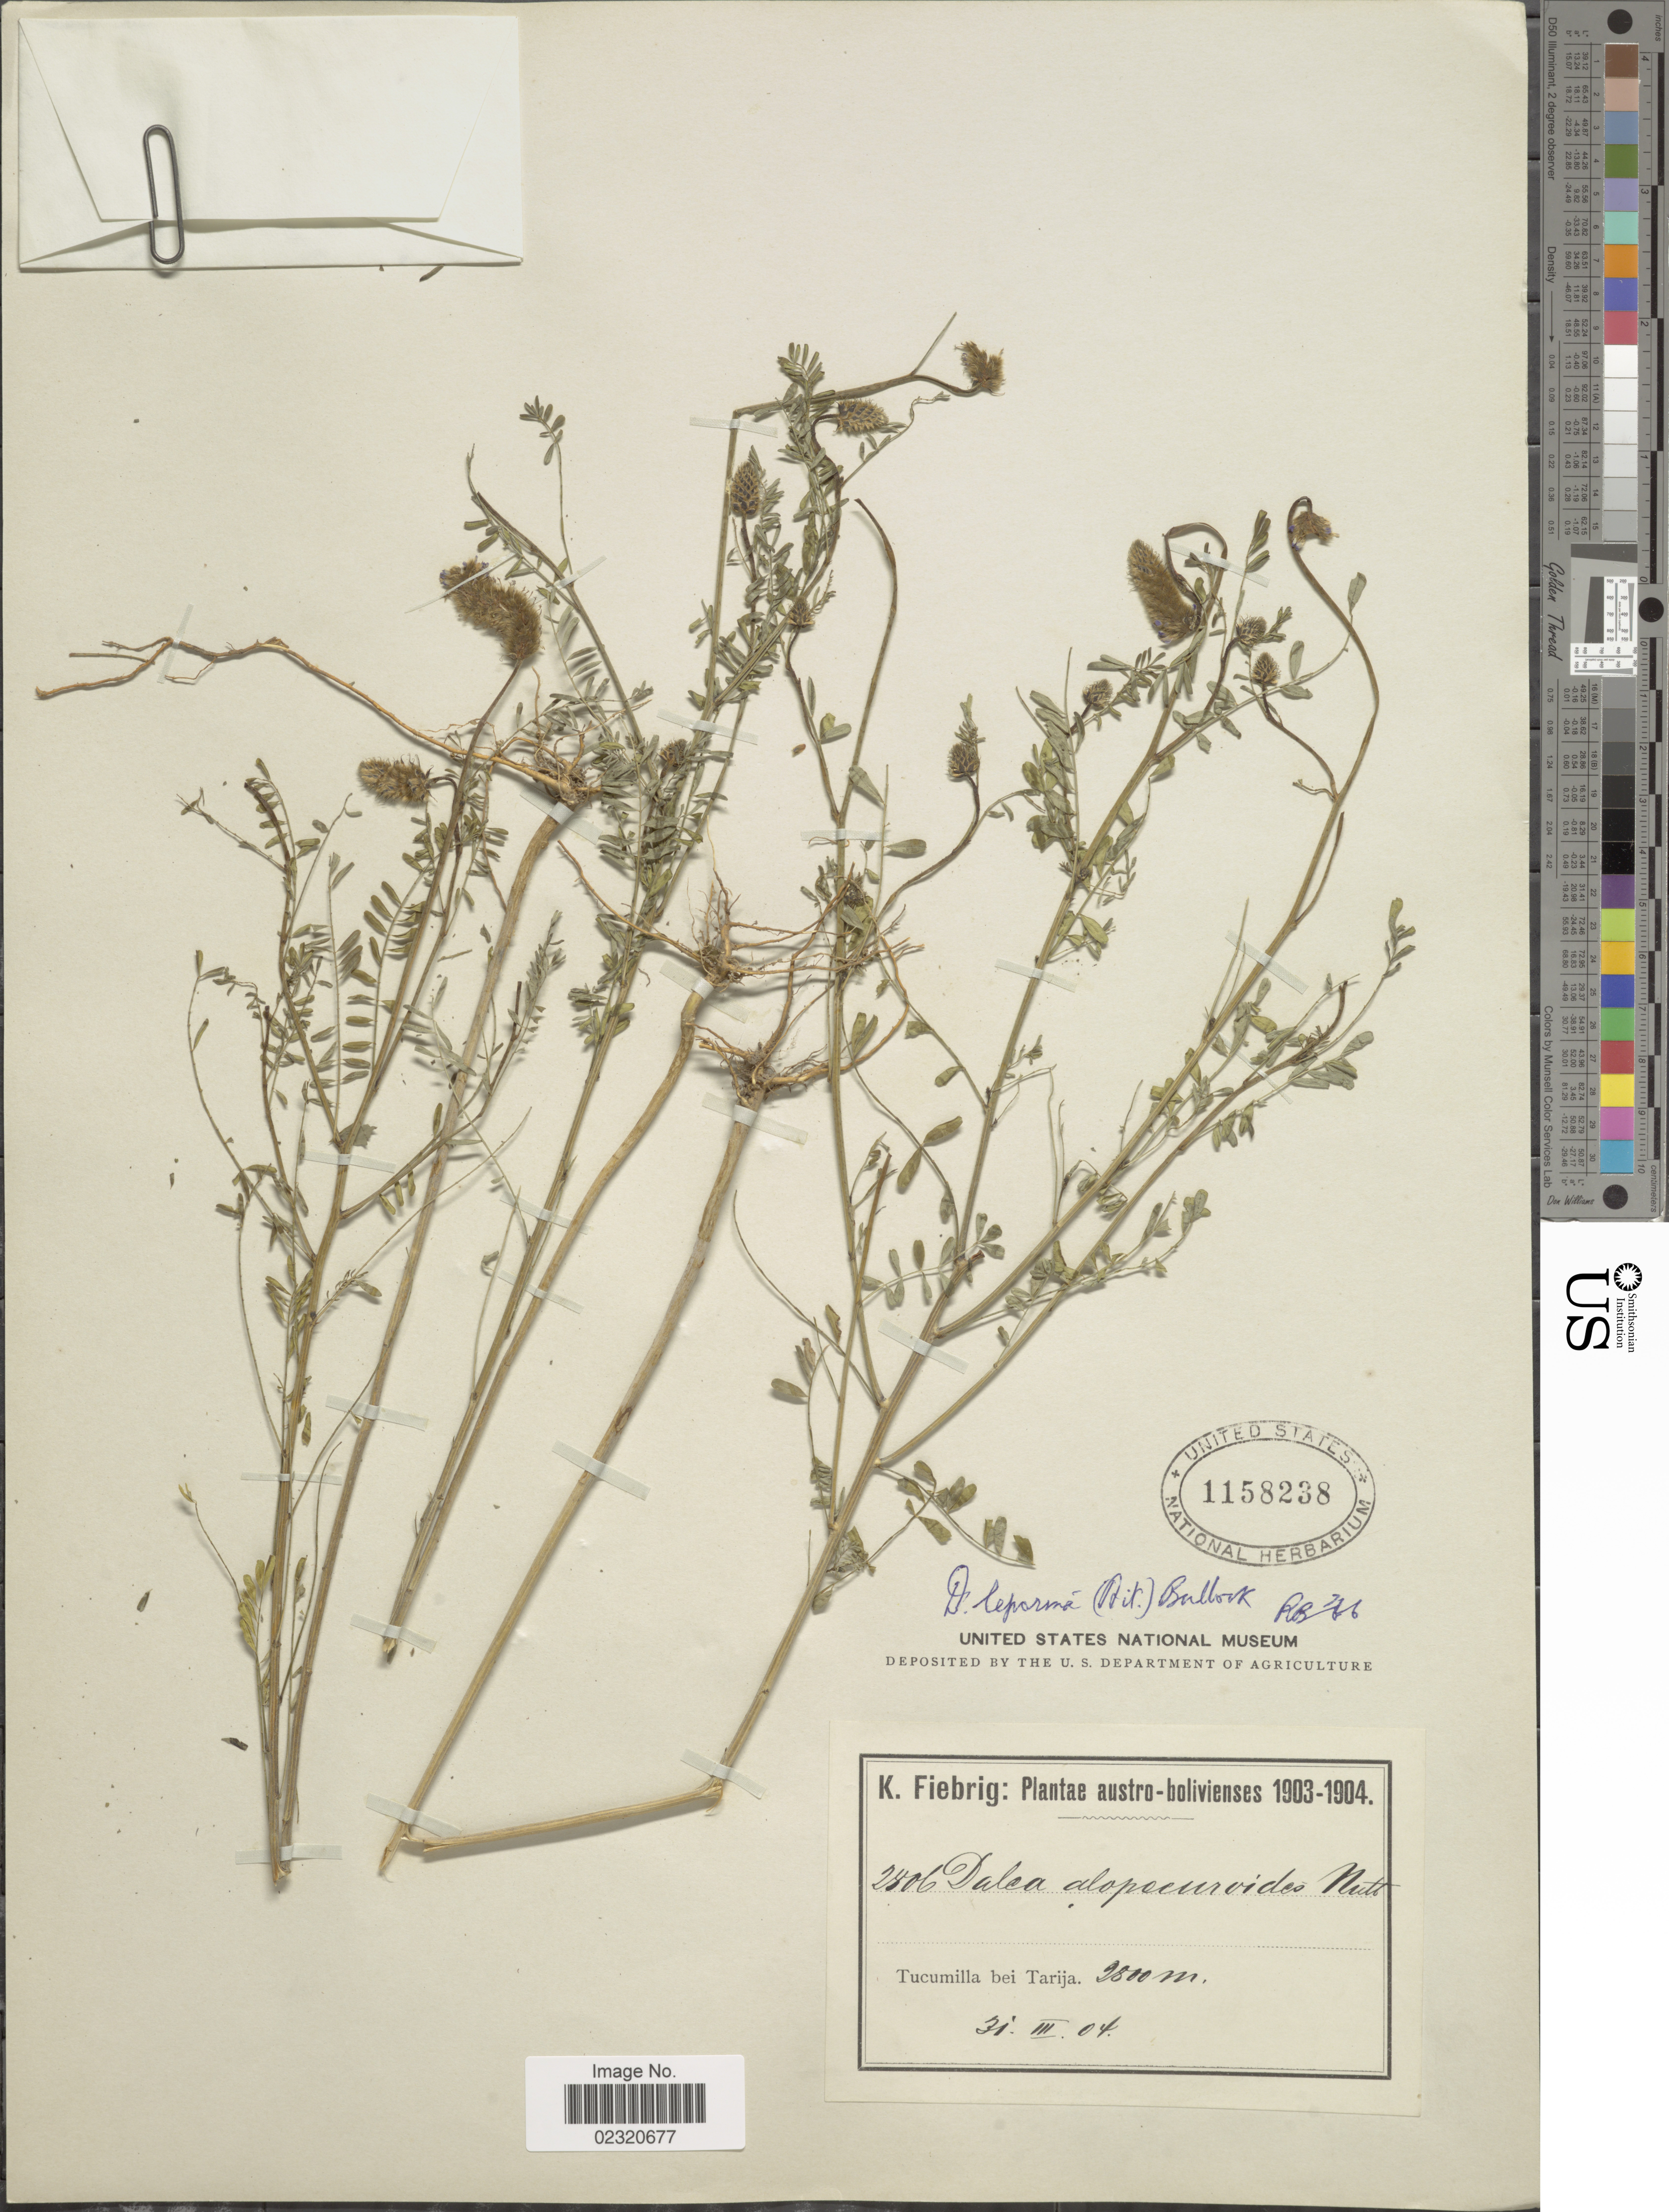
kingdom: Plantae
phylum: Tracheophyta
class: Magnoliopsida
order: Fabales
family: Fabaceae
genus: Dalea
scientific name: Dalea leporina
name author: (Aiton) Bullock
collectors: K. Fiebrig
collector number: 2406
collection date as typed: Transcribed d/m/y: 31/3/4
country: Bolivia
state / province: Tarija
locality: Tucumilla bei Tarija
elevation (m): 2500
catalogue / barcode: US 1158238